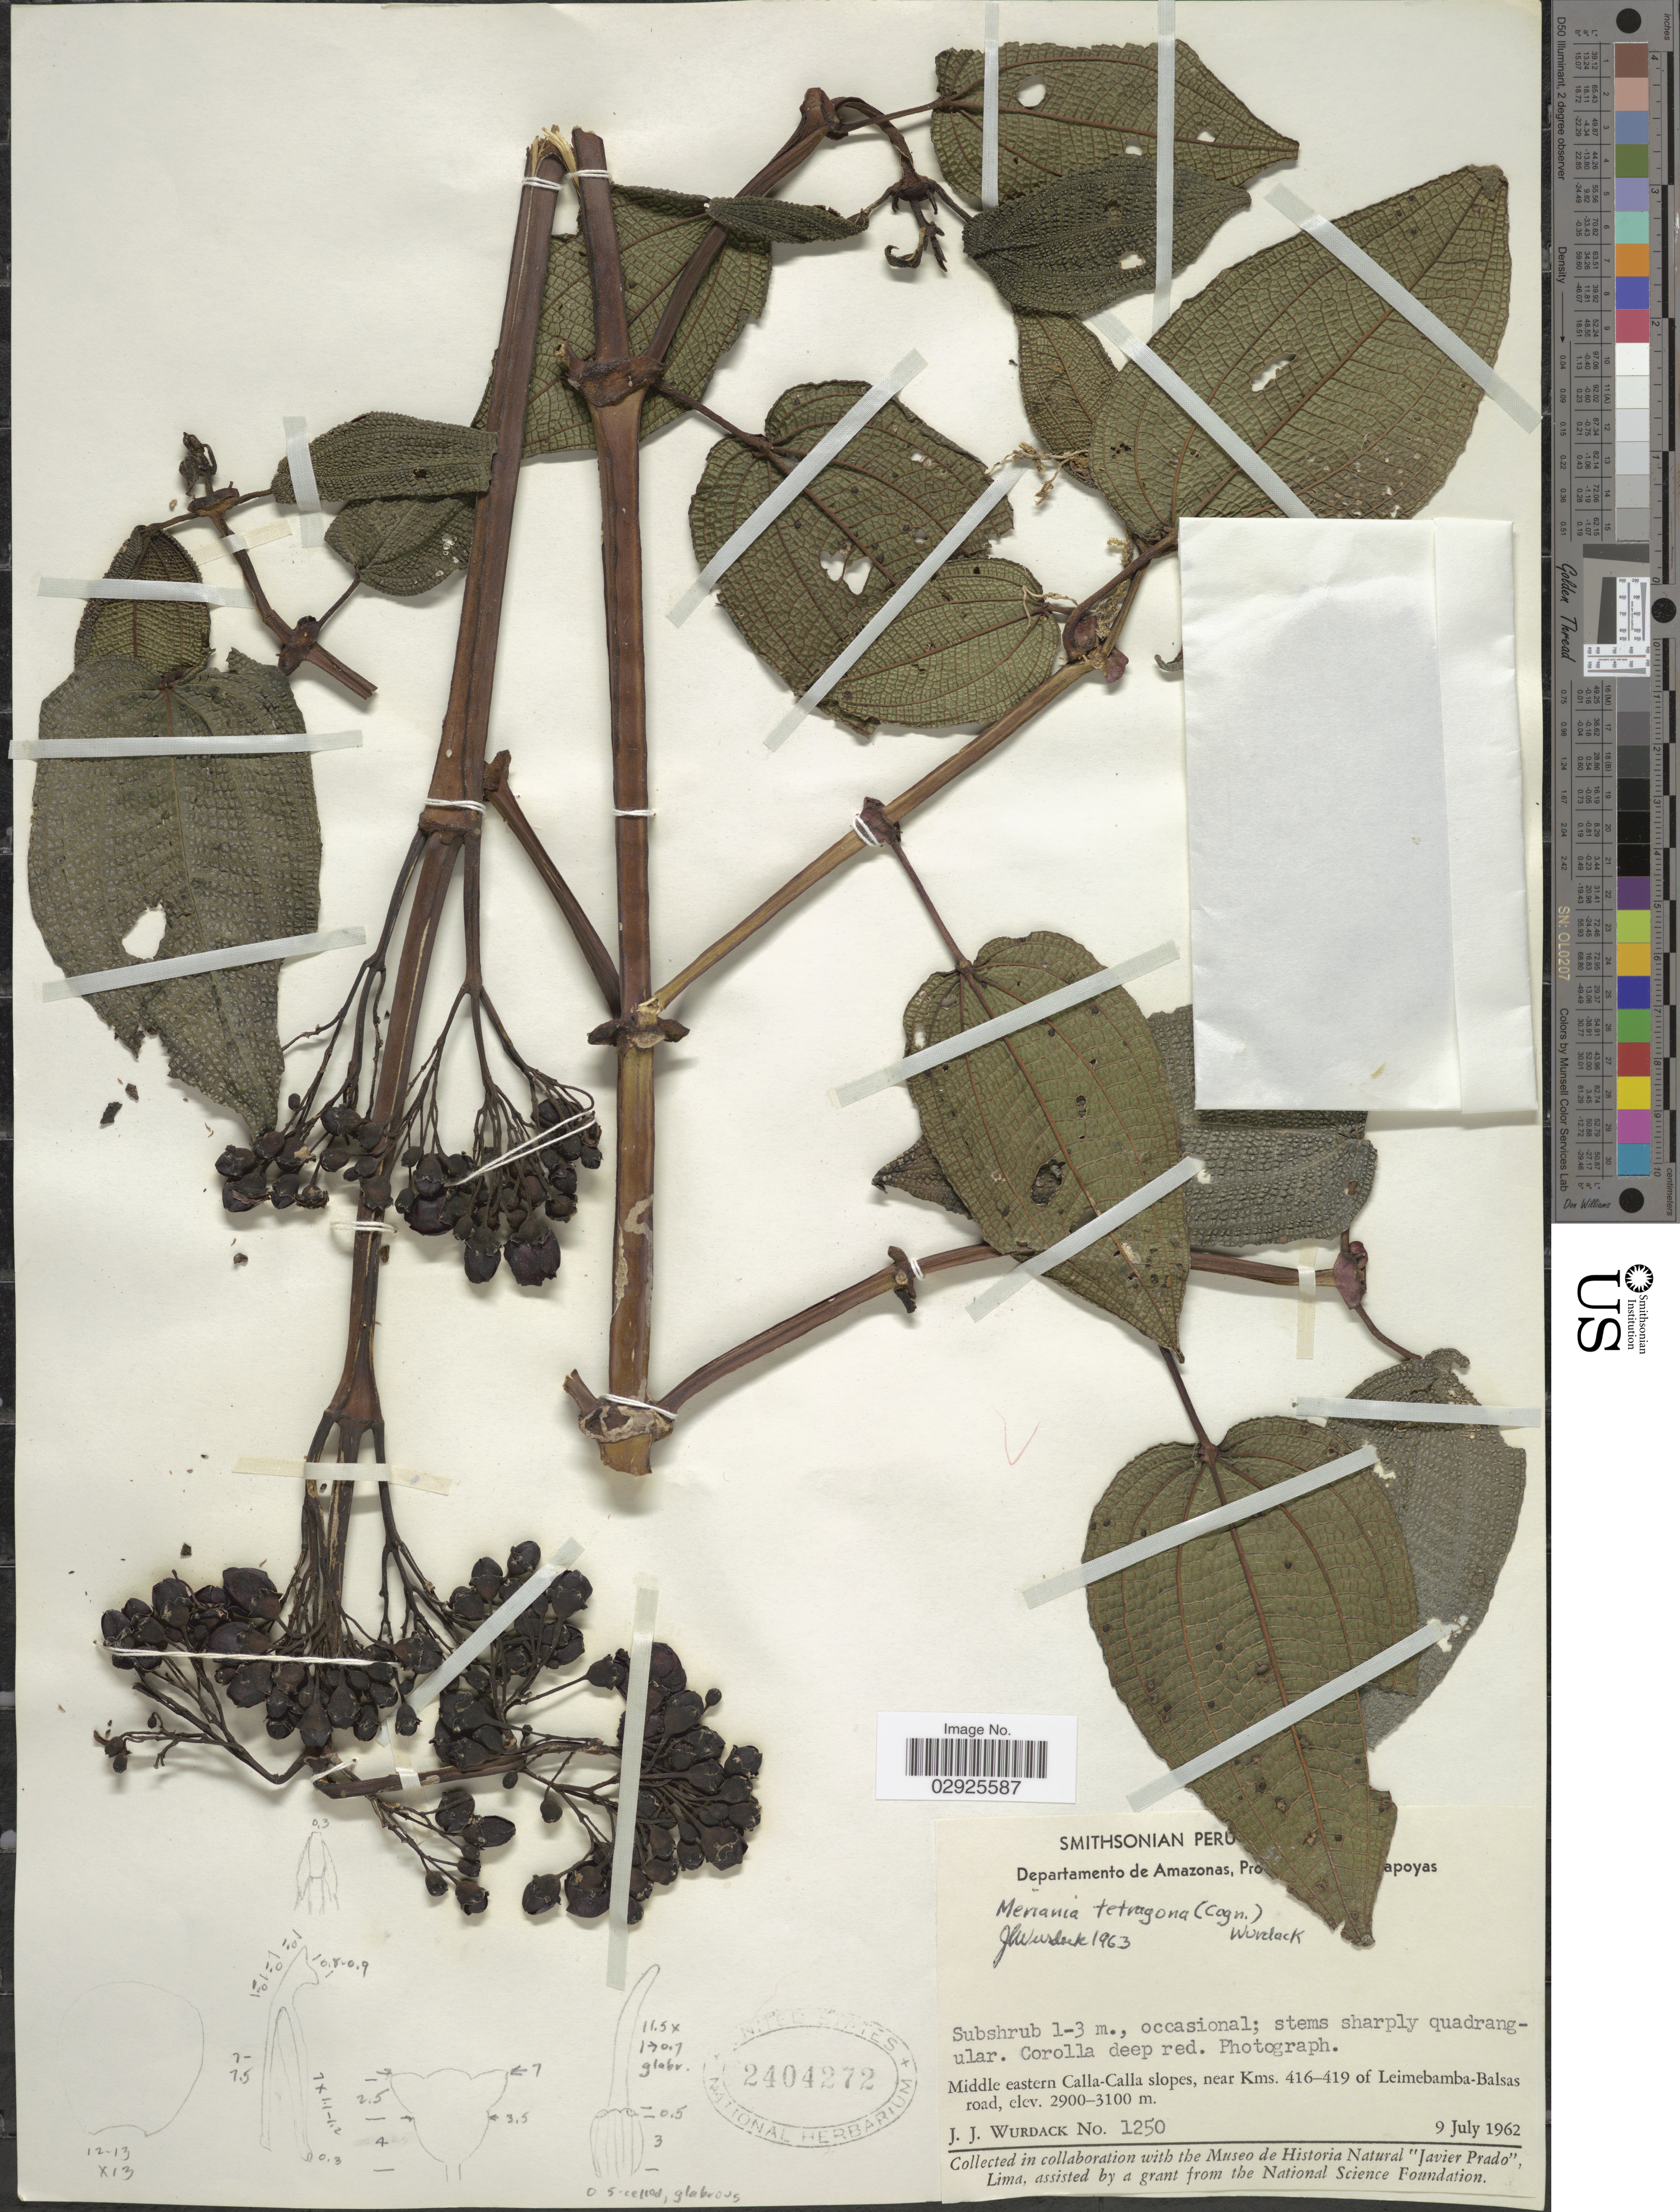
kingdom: Plantae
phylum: Tracheophyta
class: Magnoliopsida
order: Myrtales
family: Melastomataceae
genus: Meriania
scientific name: Meriania tetragona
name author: (Cogn.) Wurdack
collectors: J. J. Wurdack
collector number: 1250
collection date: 1962-07-09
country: Peru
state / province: Amazonas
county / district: Chachapoyas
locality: Middle eastern Calla-Calla slopes, near Kms, 416-419 of Leimebamba-Balsas road.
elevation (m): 2900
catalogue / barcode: US 2404272